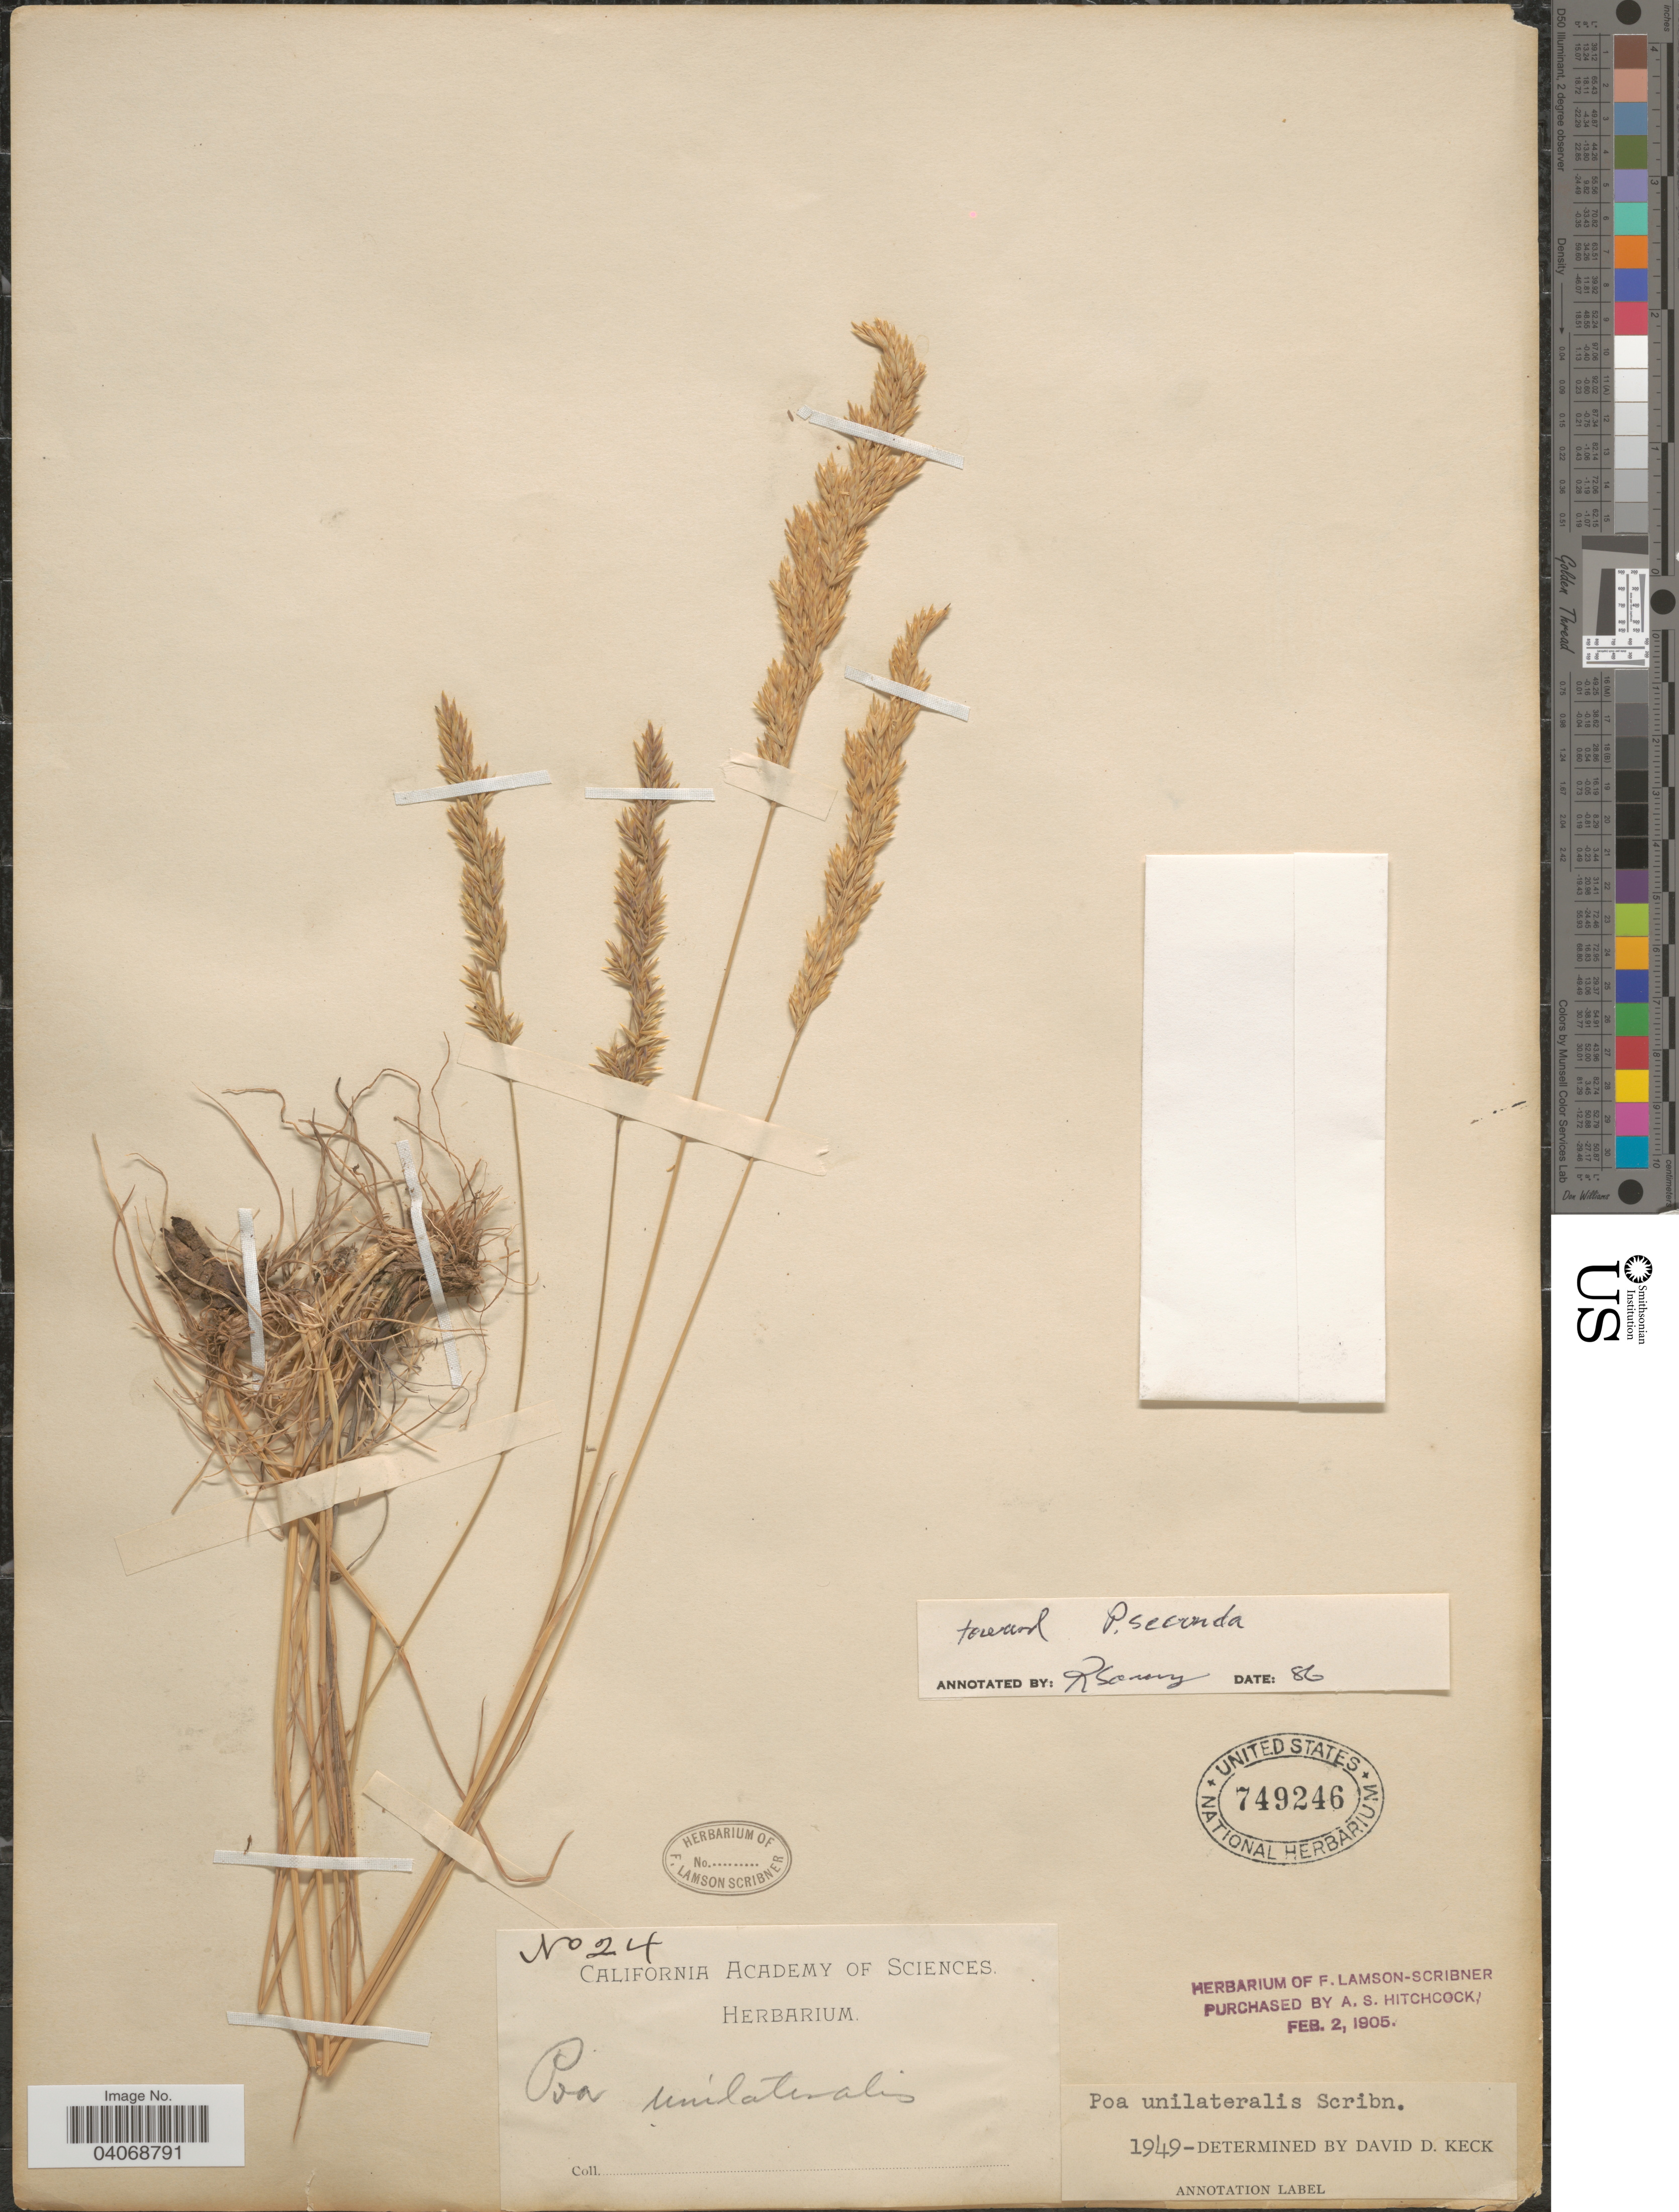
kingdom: Plantae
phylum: Tracheophyta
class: Liliopsida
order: Poales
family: Poaceae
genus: Poa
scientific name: Poa unilateralis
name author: Scribn. ex Vasey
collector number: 24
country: United States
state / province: California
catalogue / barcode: US 749246